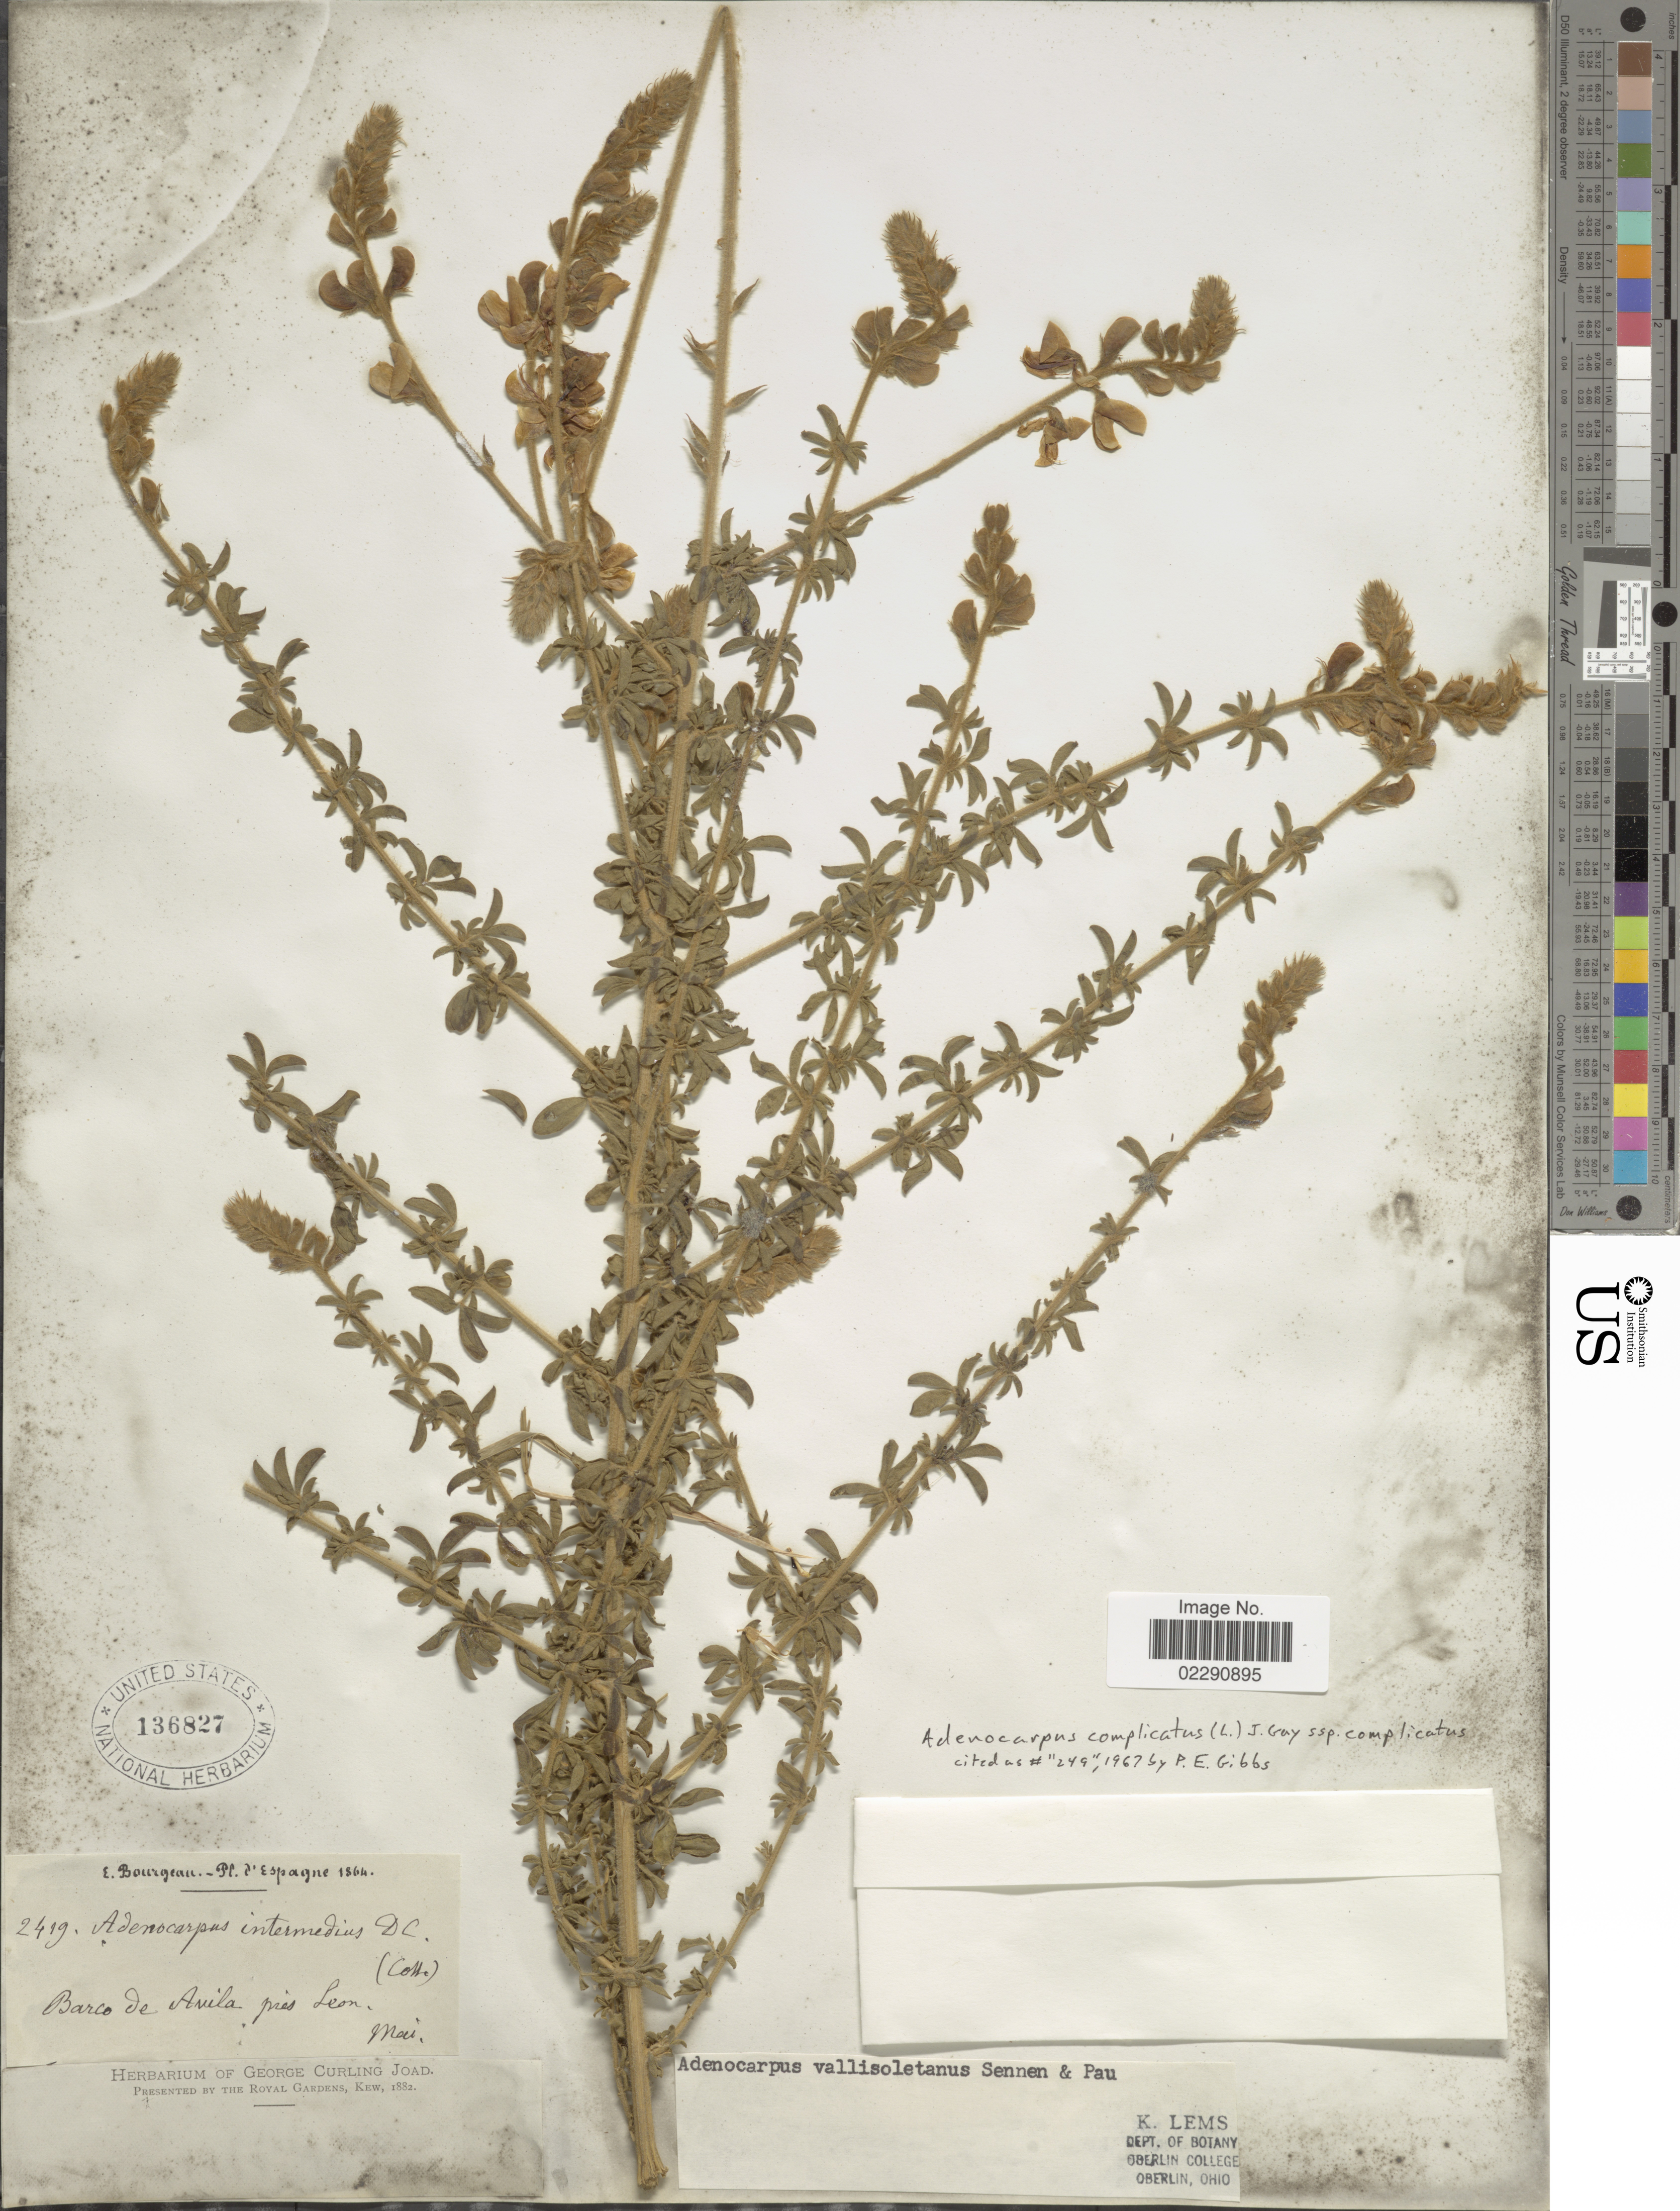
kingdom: Plantae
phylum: Tracheophyta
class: Magnoliopsida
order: Fabales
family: Fabaceae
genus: Adenocarpus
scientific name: Adenocarpus complicatus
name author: J. Gay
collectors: E. Bourgeau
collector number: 2419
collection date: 1864-05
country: Spain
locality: Barco de Ariela pres Leon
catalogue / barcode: US 136827